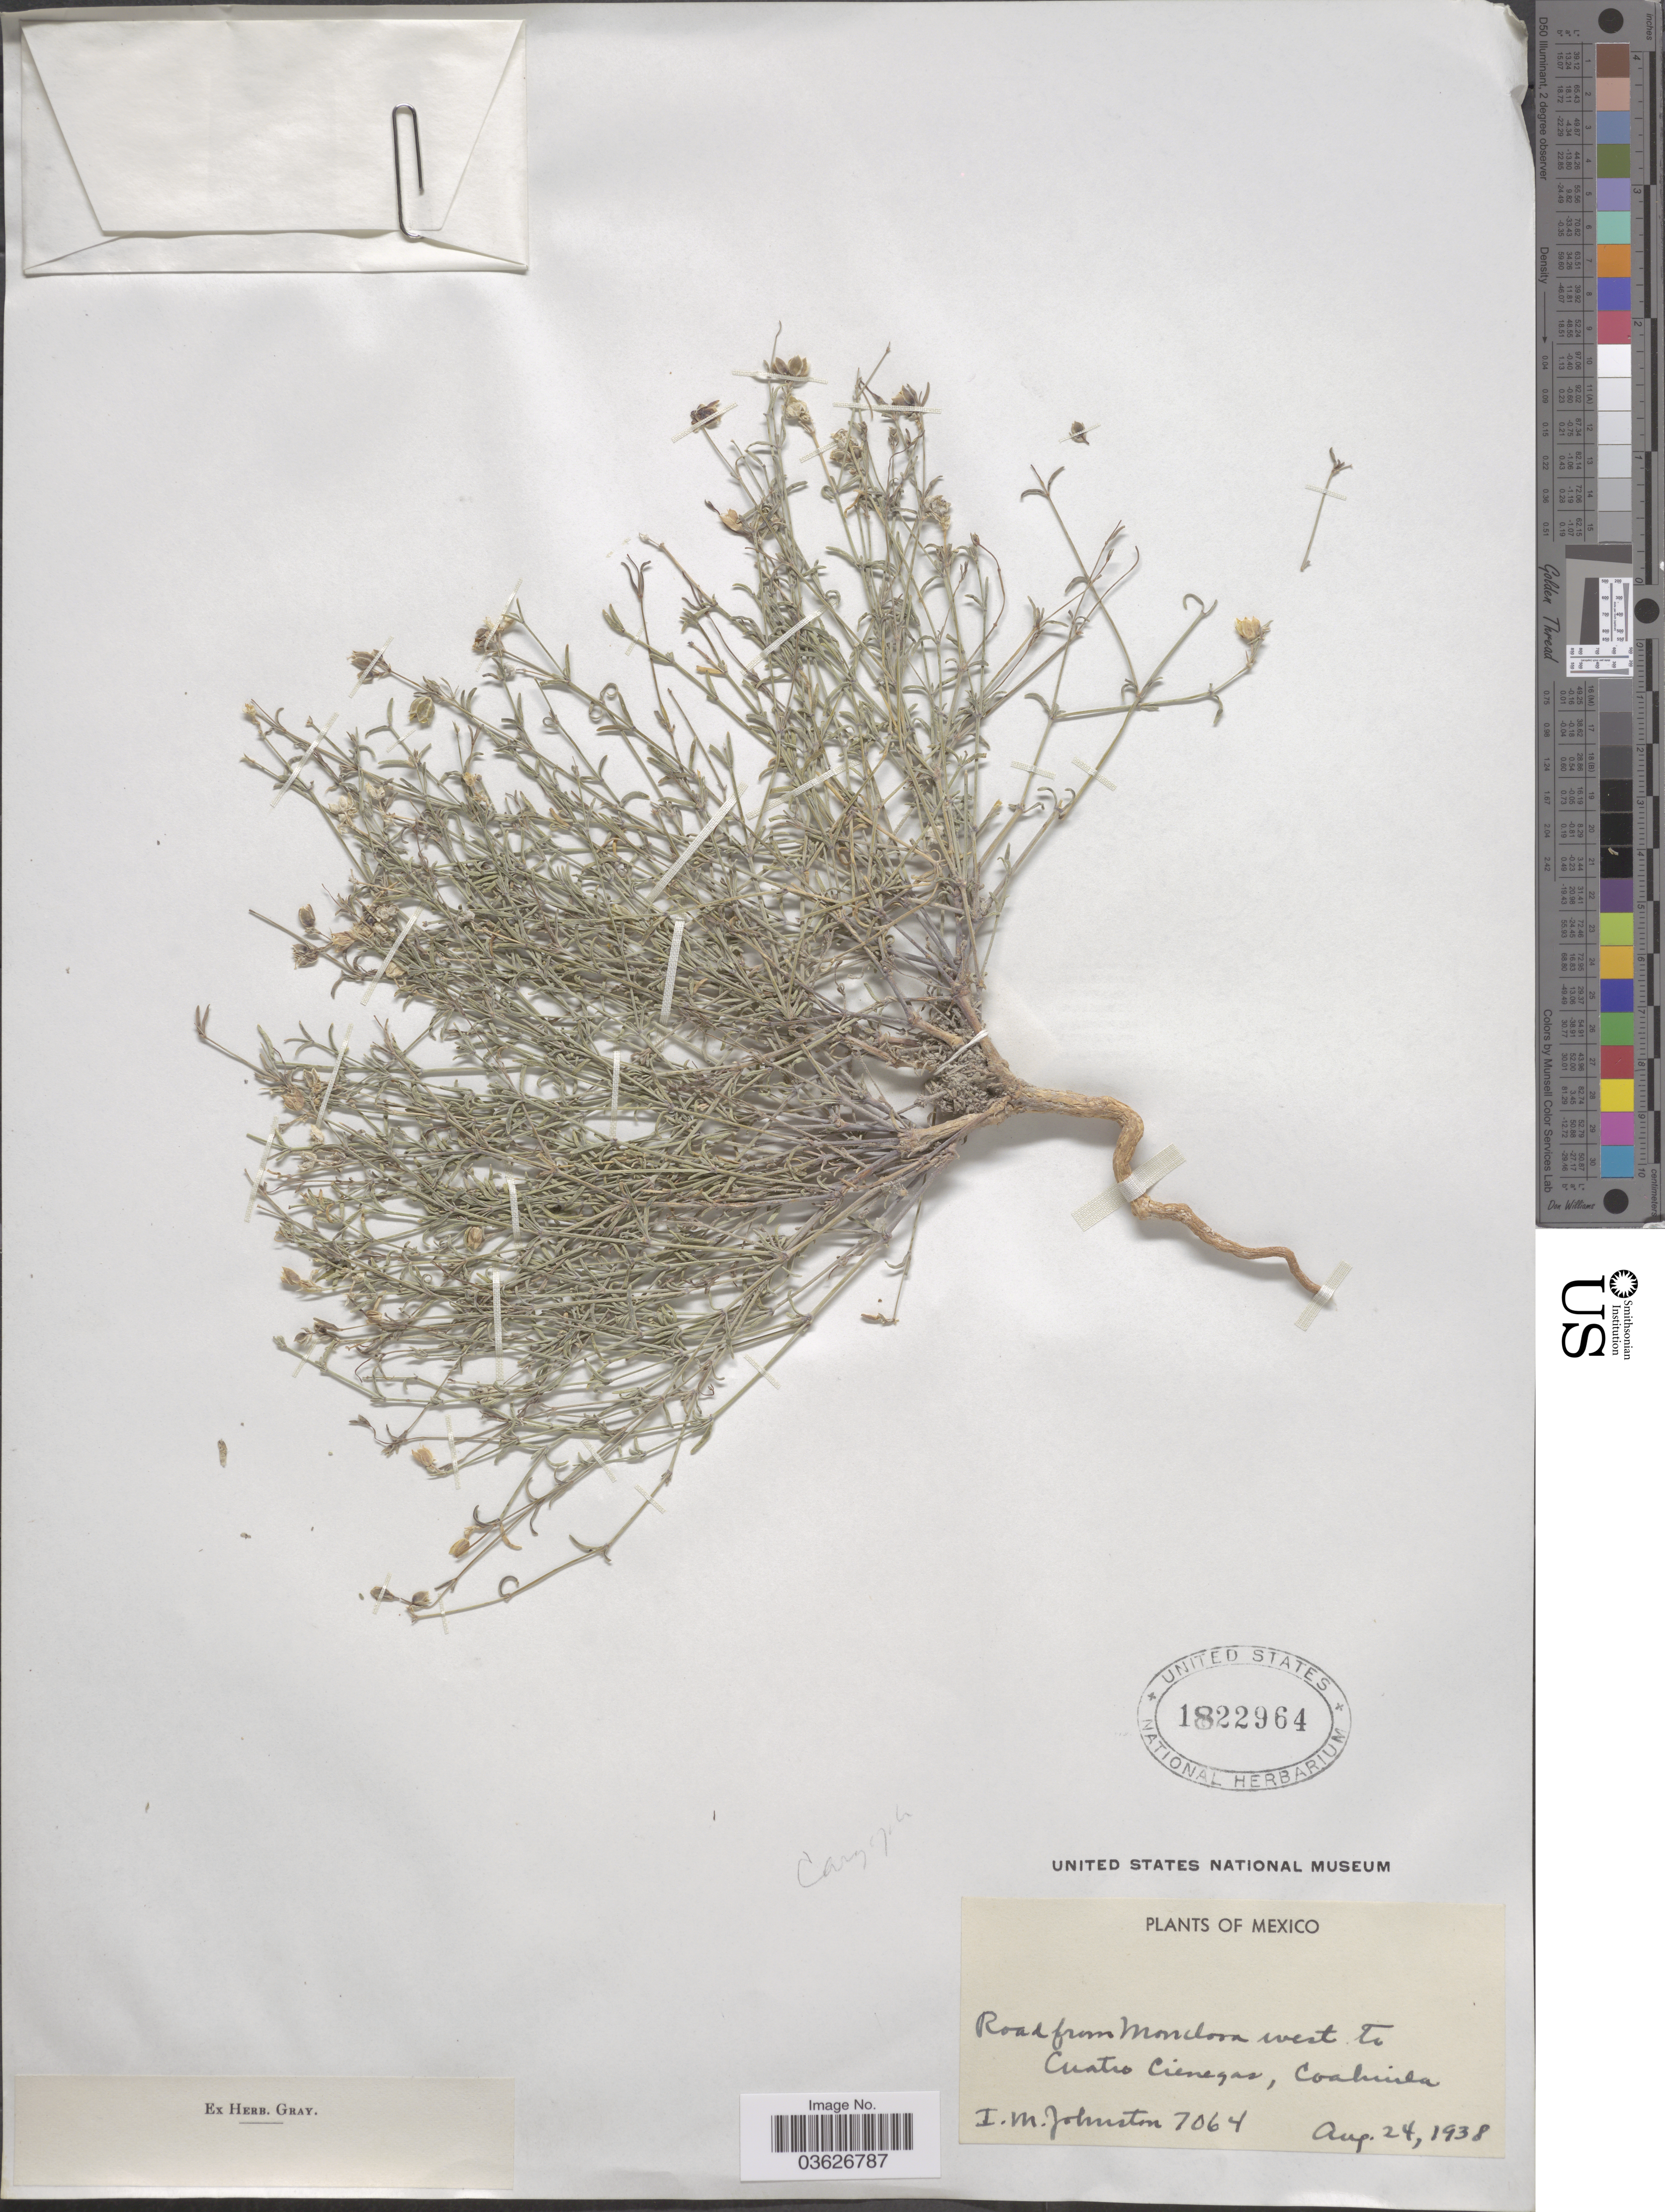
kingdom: Plantae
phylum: Tracheophyta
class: Magnoliopsida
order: Caryophyllales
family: Caryophyllaceae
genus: Drymaria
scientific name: Drymaria sp.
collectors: I.M. Johnston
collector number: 7064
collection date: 1938-08-24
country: Mexico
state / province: Coahuila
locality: Road from Monclova west to Cuatro Cienegas.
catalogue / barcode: US 1822964